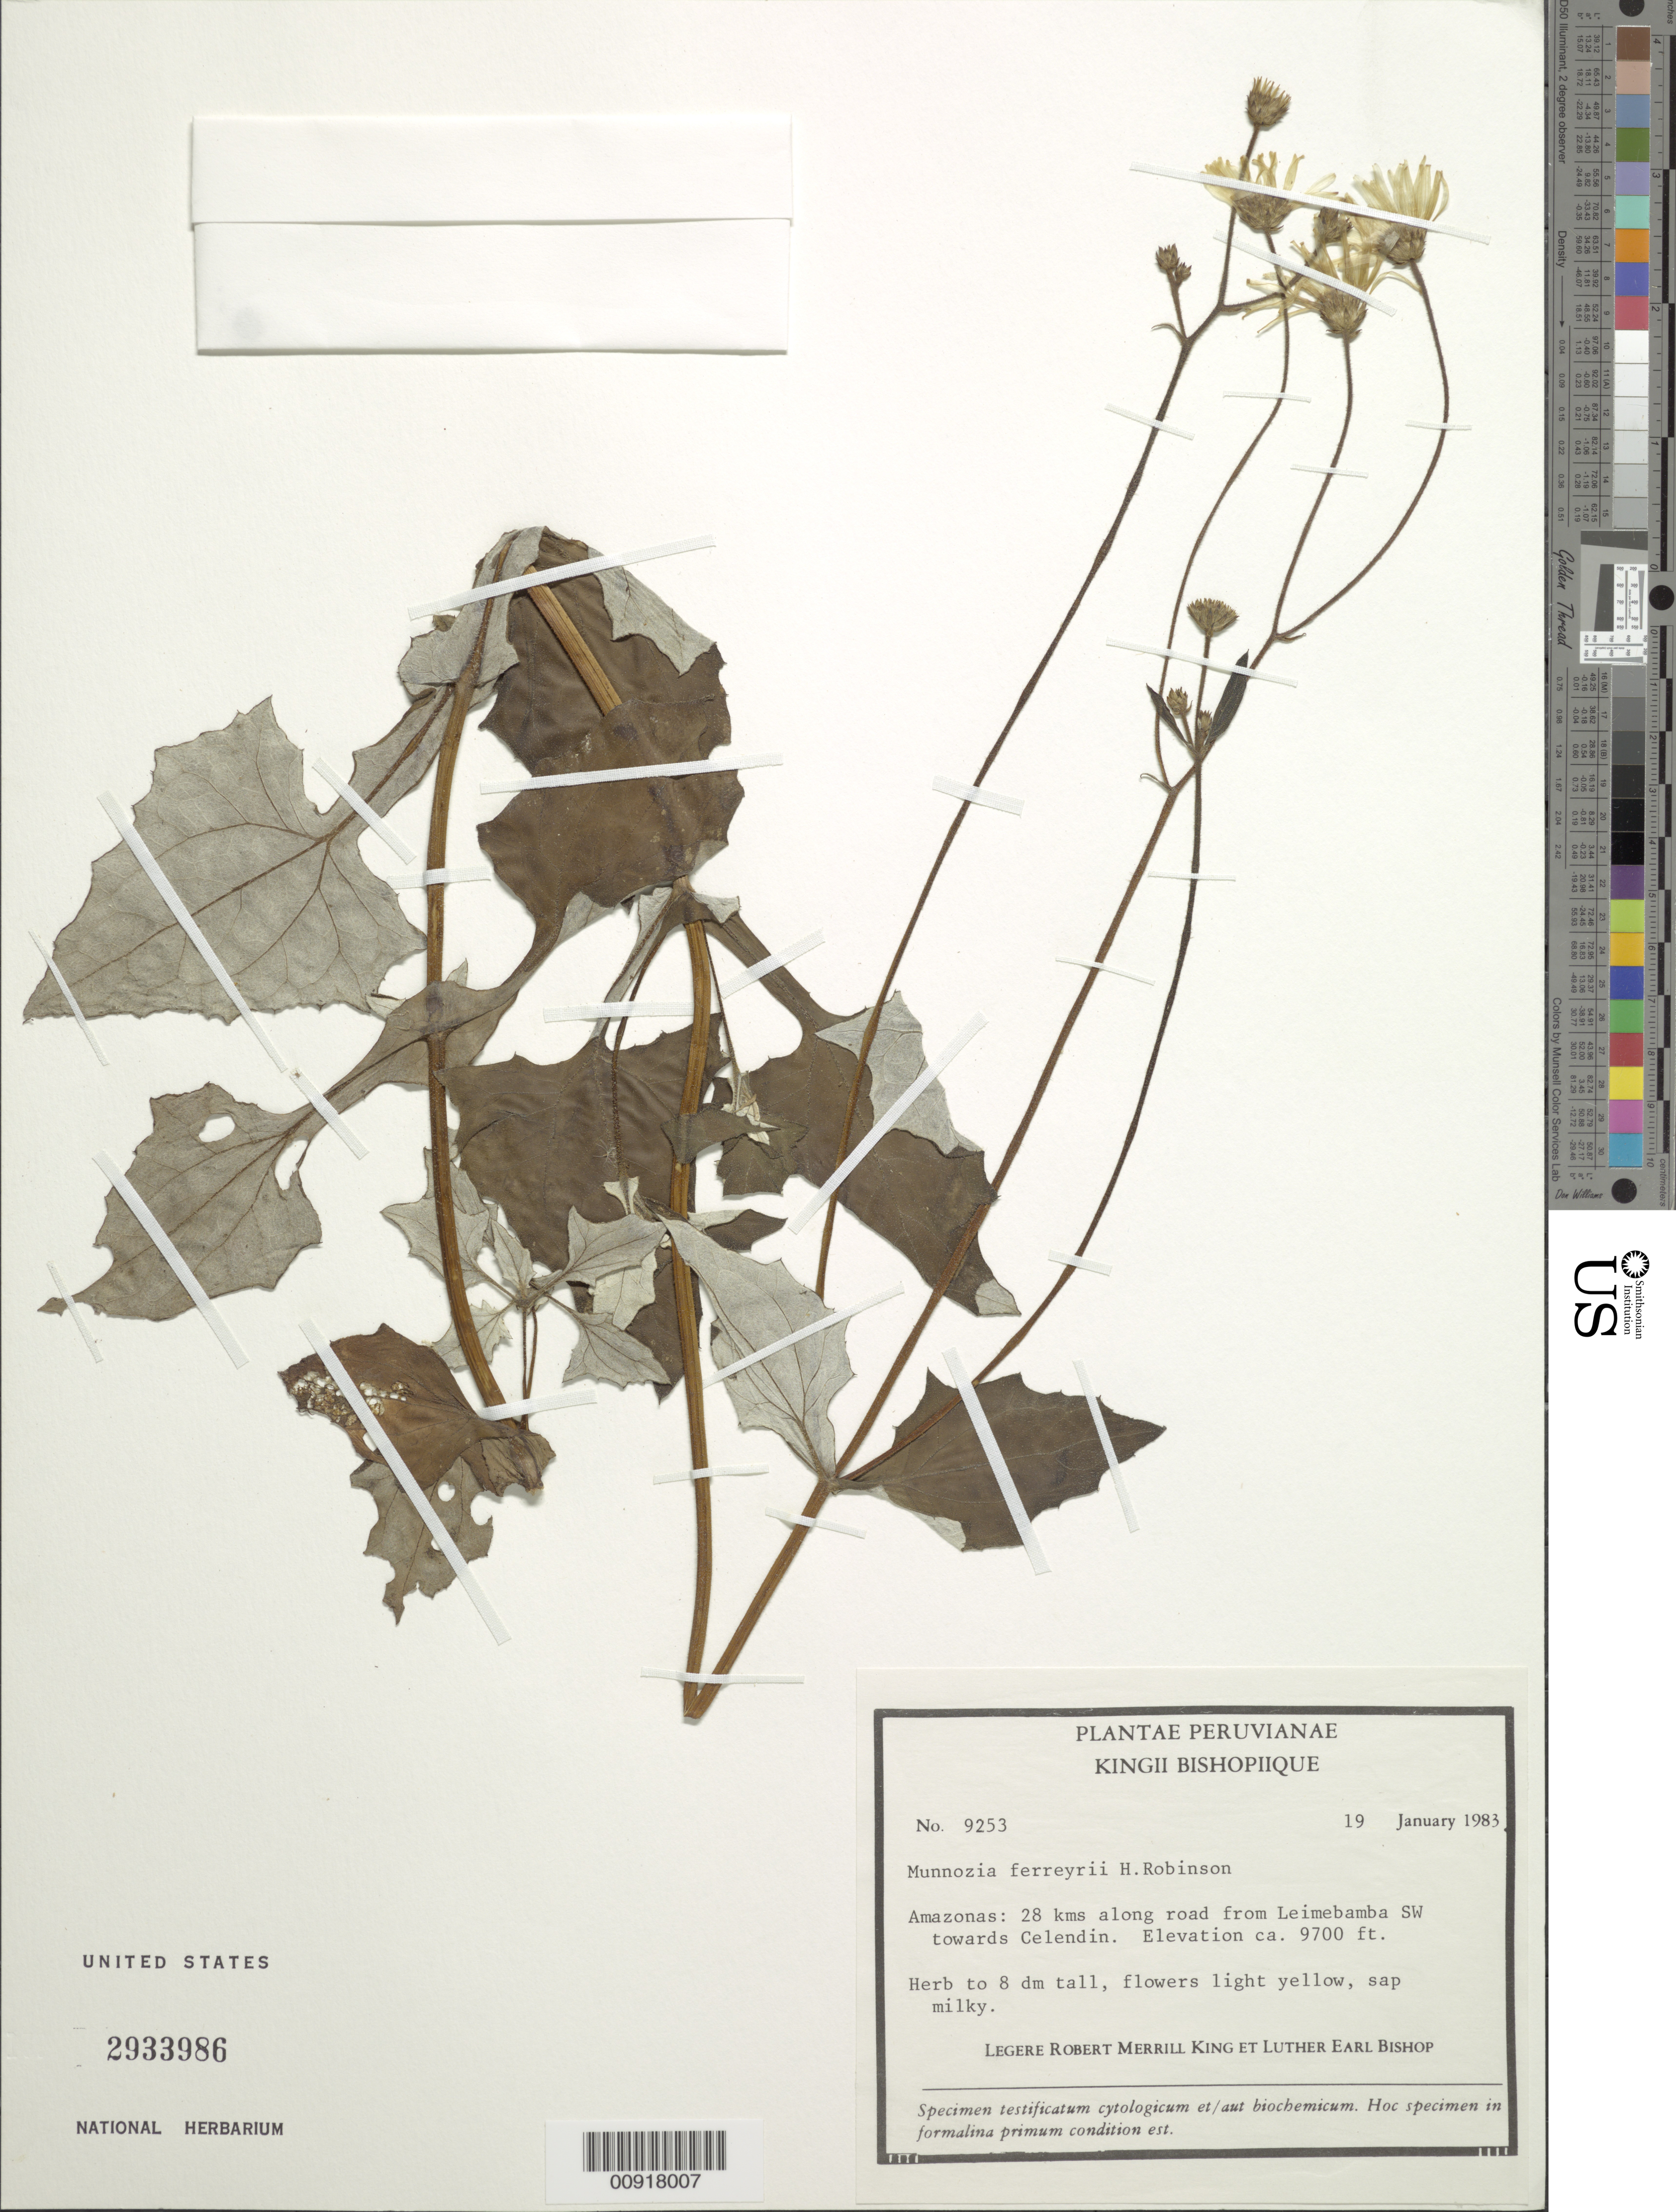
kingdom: Plantae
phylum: Tracheophyta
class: Magnoliopsida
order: Asterales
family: Asteraceae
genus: Munnozia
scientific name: Munnozia ferreyrii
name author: H. Rob.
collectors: R. M. King & L. E. Bishop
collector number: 9253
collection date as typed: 19 January 1983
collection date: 1983-01-19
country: Peru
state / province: Amazonas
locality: Amazonas: 28 kms along road from Leimebamba SW towards Celendin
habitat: Along road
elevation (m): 2957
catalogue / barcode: US 2933986